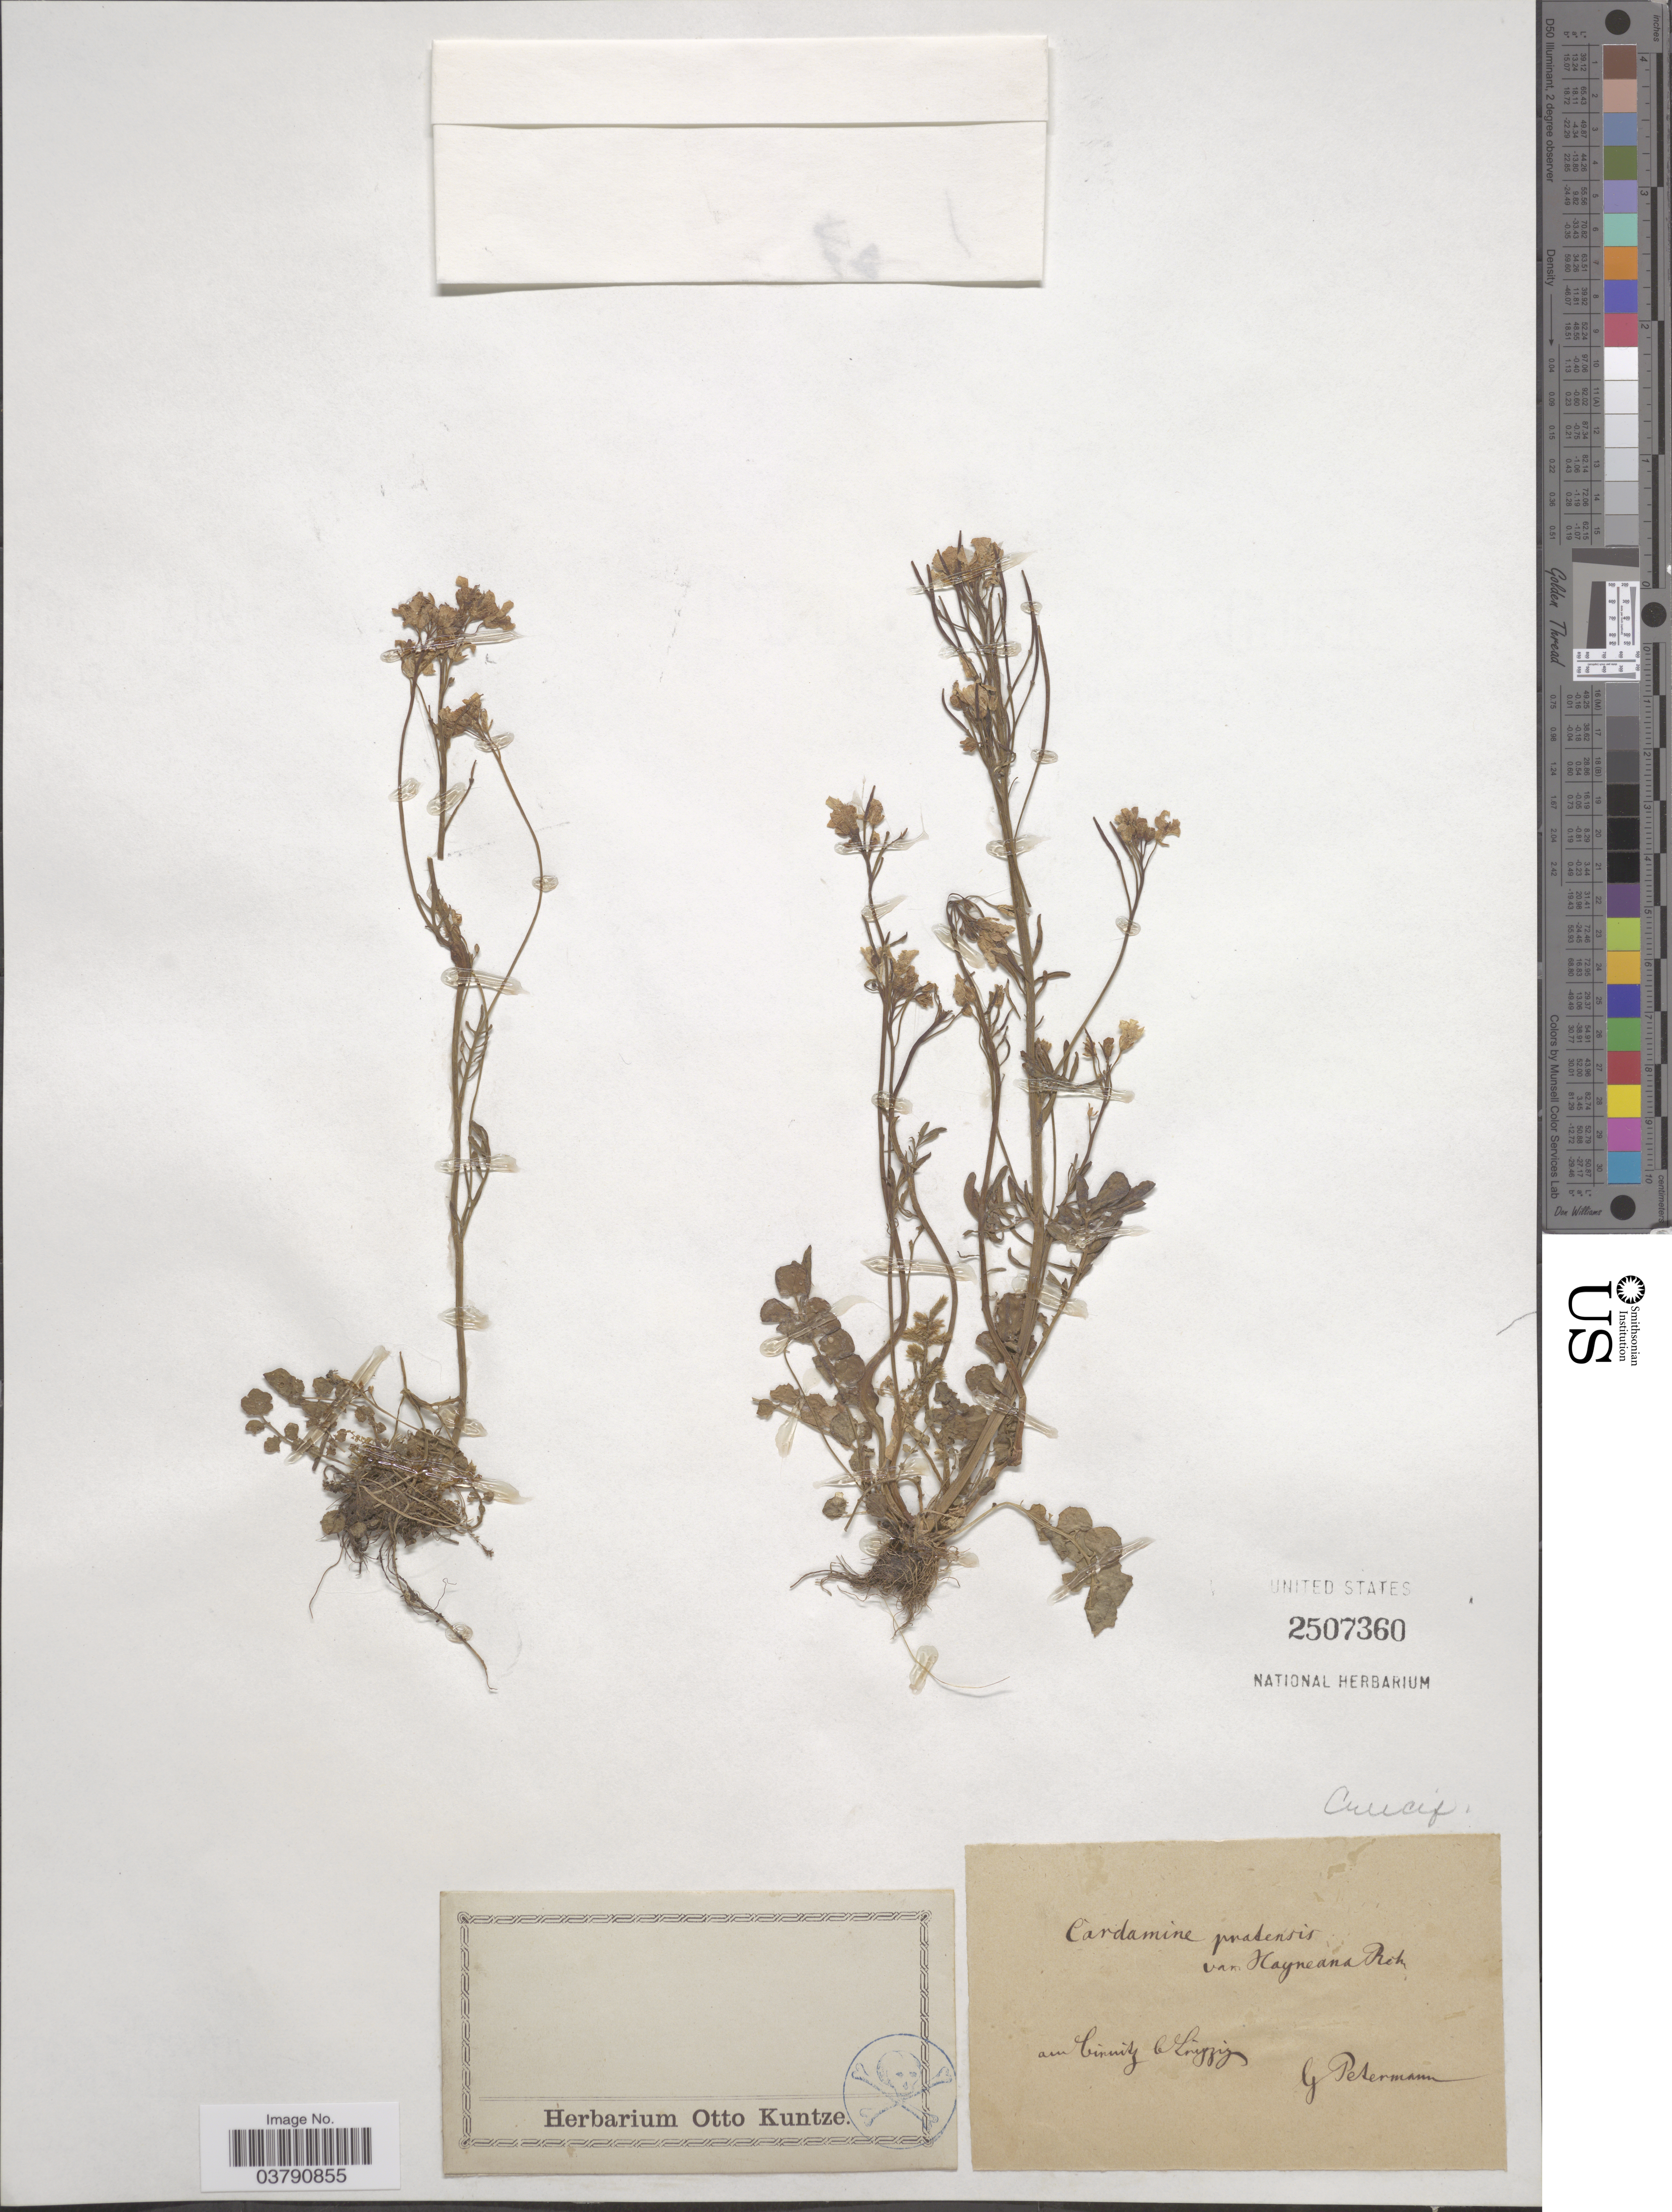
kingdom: Plantae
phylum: Tracheophyta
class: Magnoliopsida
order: Brassicales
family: Brassicaceae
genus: Cardamine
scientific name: Cardamine pratensis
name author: L.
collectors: G. Petermann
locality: Am Cinnity Czniyziz [interpreted].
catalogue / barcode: US 2507360